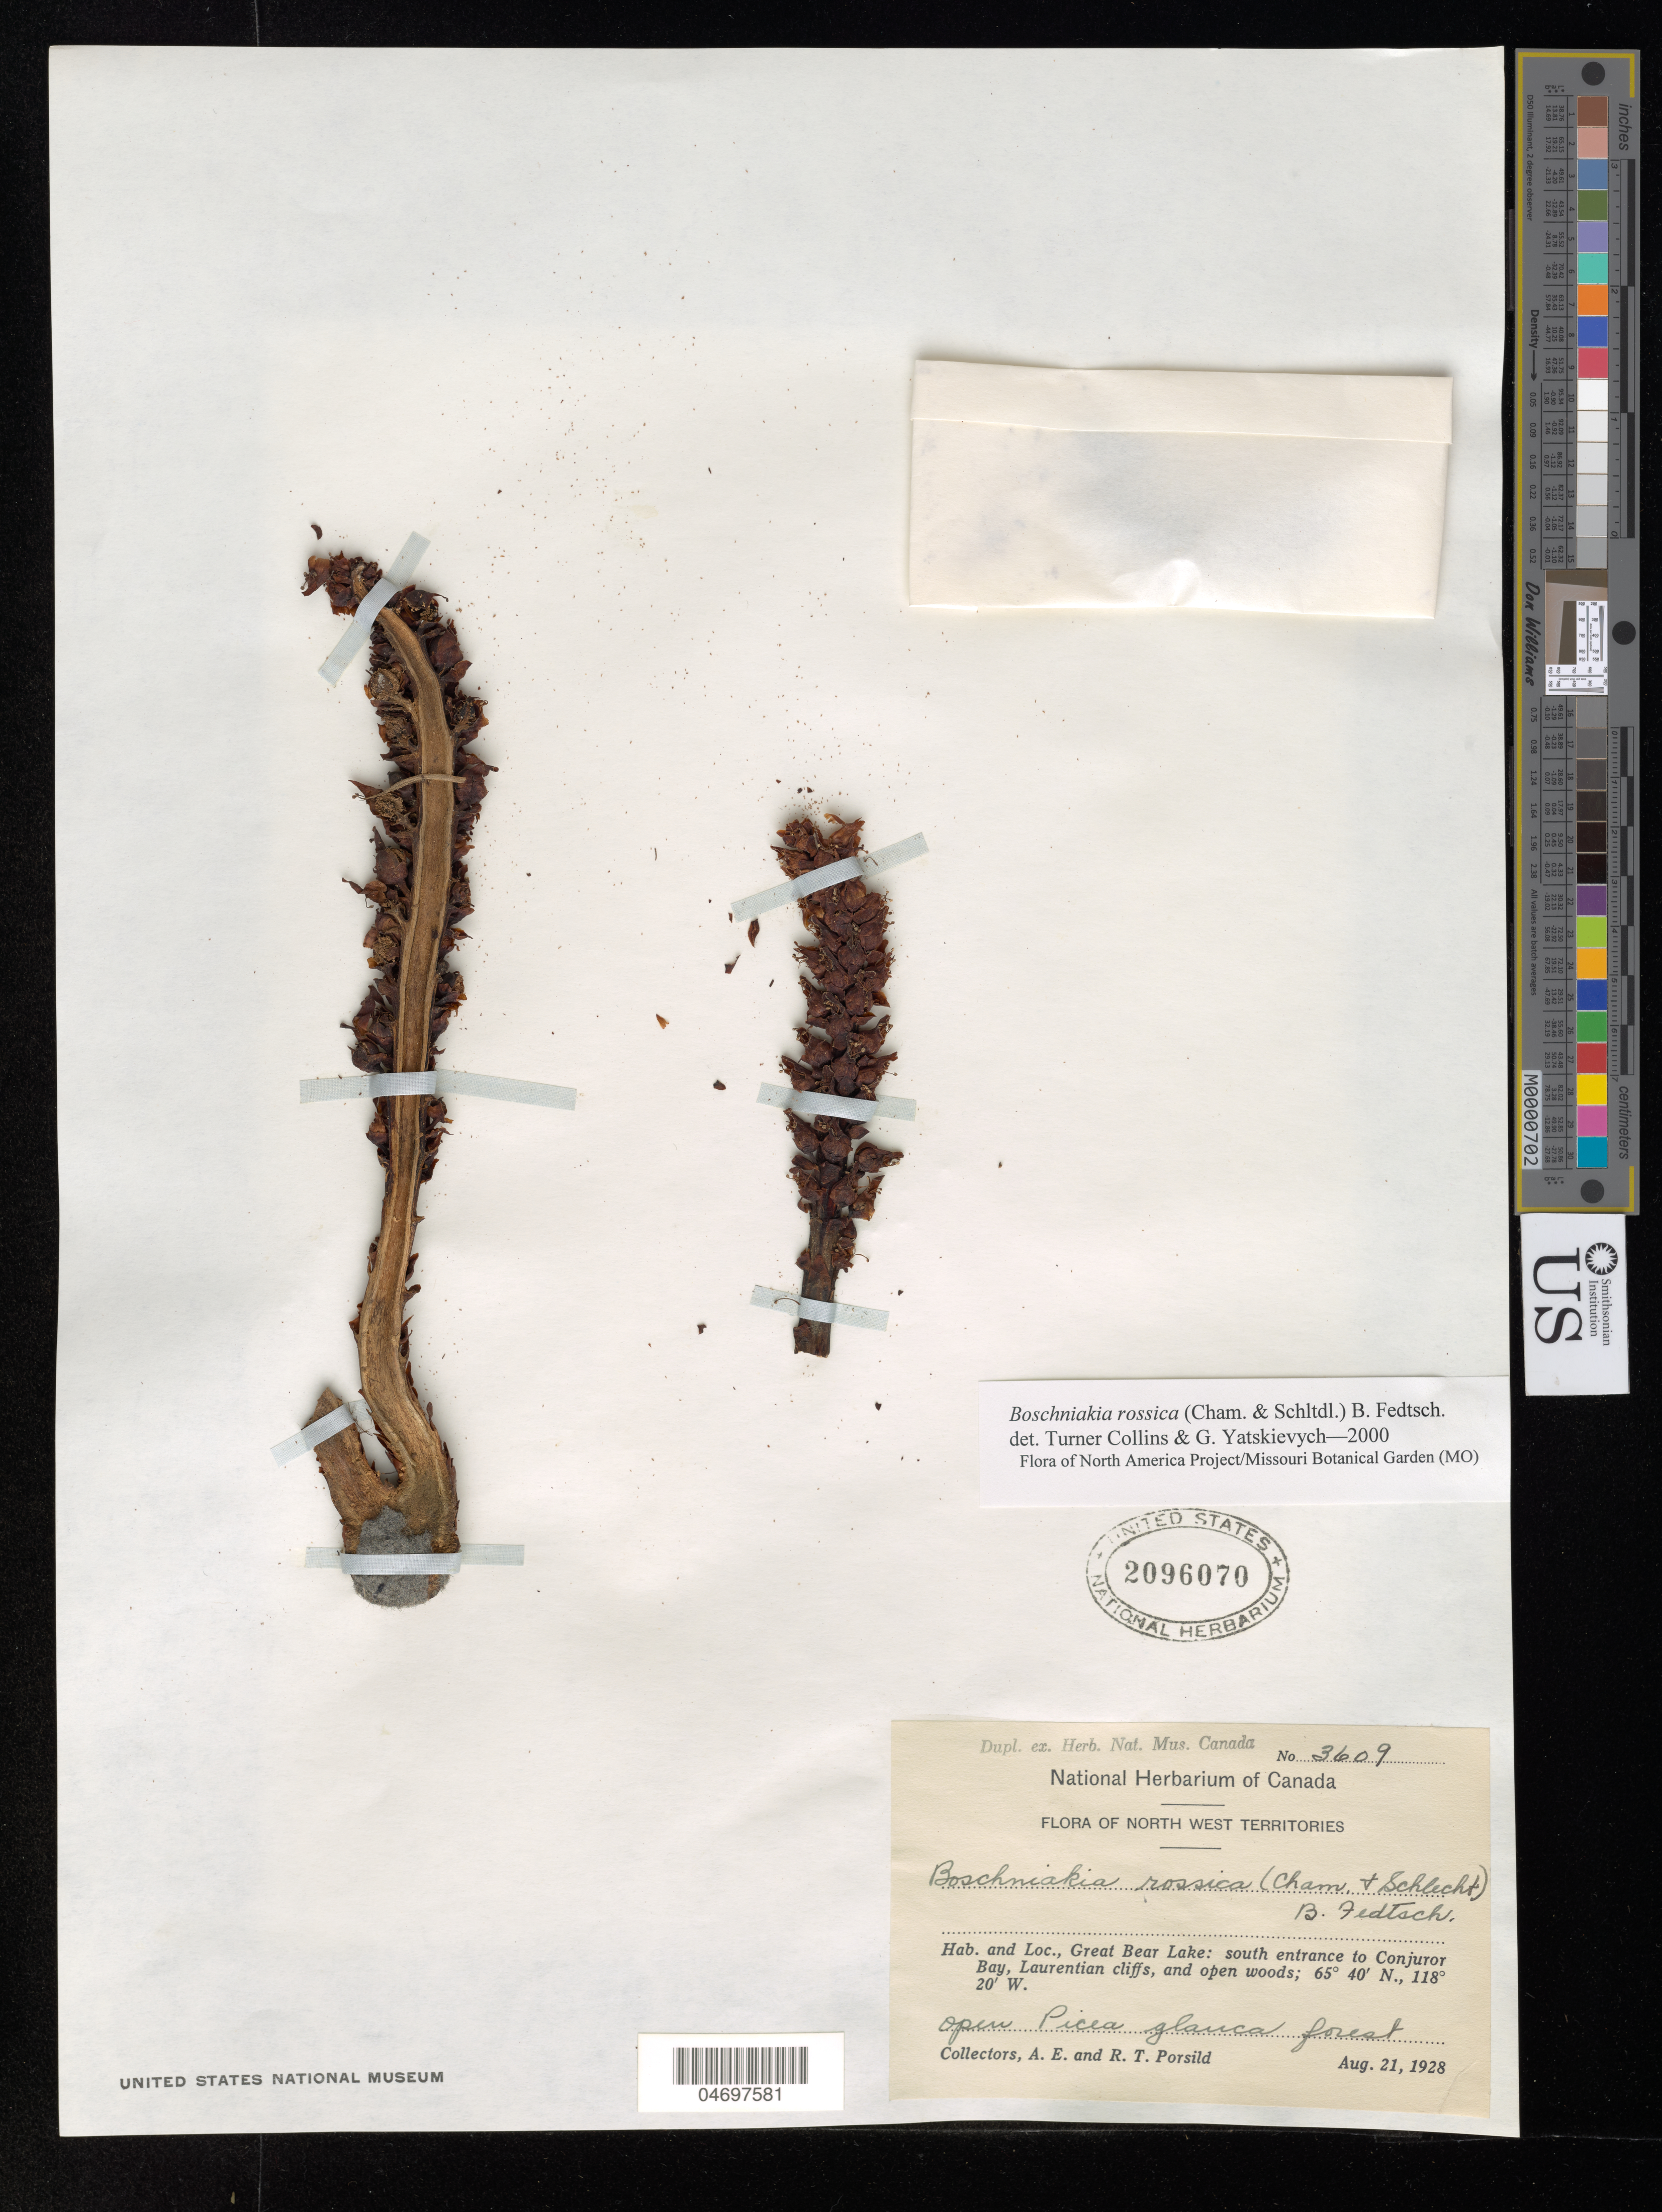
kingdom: Plantae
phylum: Tracheophyta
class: Magnoliopsida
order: Lamiales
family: Orobanchaceae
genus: Boschniakia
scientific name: Boschniakia rossica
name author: (Cham. & Schltdl.) B. Fedtsch.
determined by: Collins, L. T.; Yatskievych, G. A.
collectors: A. E. Porsild & R. T. Porsild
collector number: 3609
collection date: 1928-08-21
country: Canada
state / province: Northwest Territories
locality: Great Bear Lake: south entrance to Conjuror Bay, Laurentian cliffs, and open woods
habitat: Open Picea glauca forest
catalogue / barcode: US 2096070